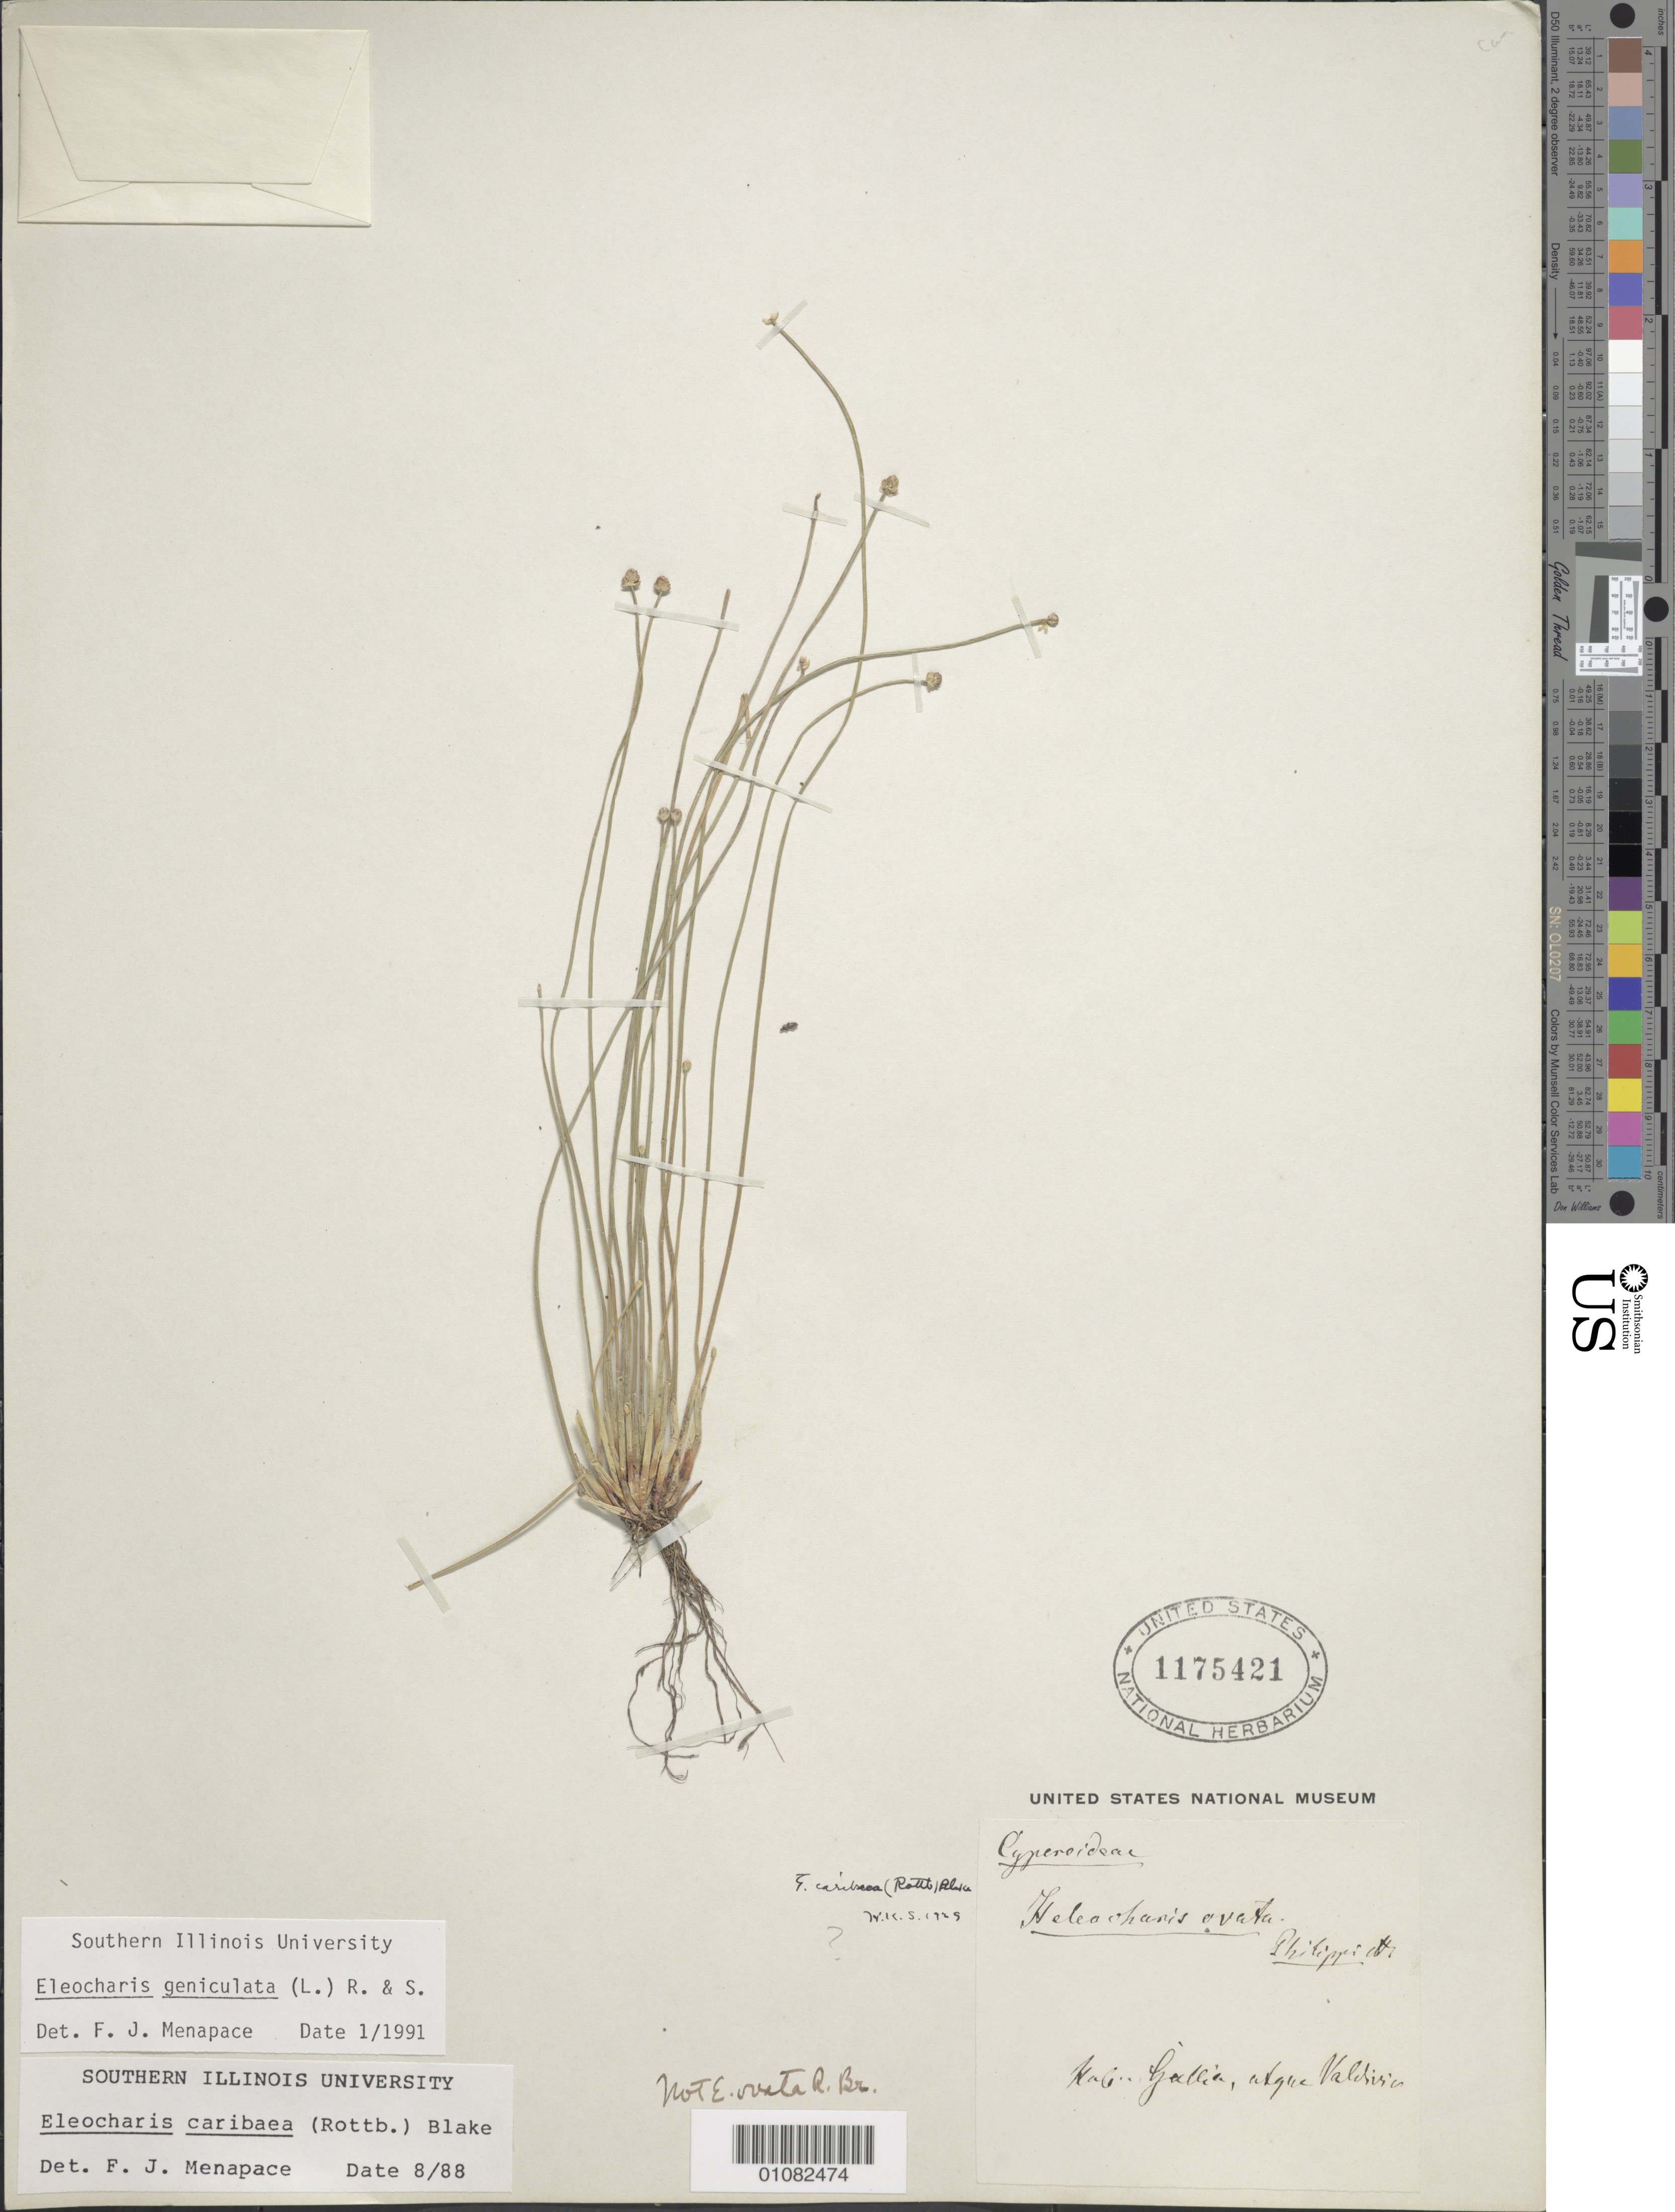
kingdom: Plantae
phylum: Tracheophyta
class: Liliopsida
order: Poales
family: Cyperaceae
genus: Eleocharis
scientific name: Eleocharis geniculata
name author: (L.) Roem. & Schult.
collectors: -. Philippi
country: Chile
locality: Hab. Gallia, utque Valdivia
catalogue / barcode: US 1175421